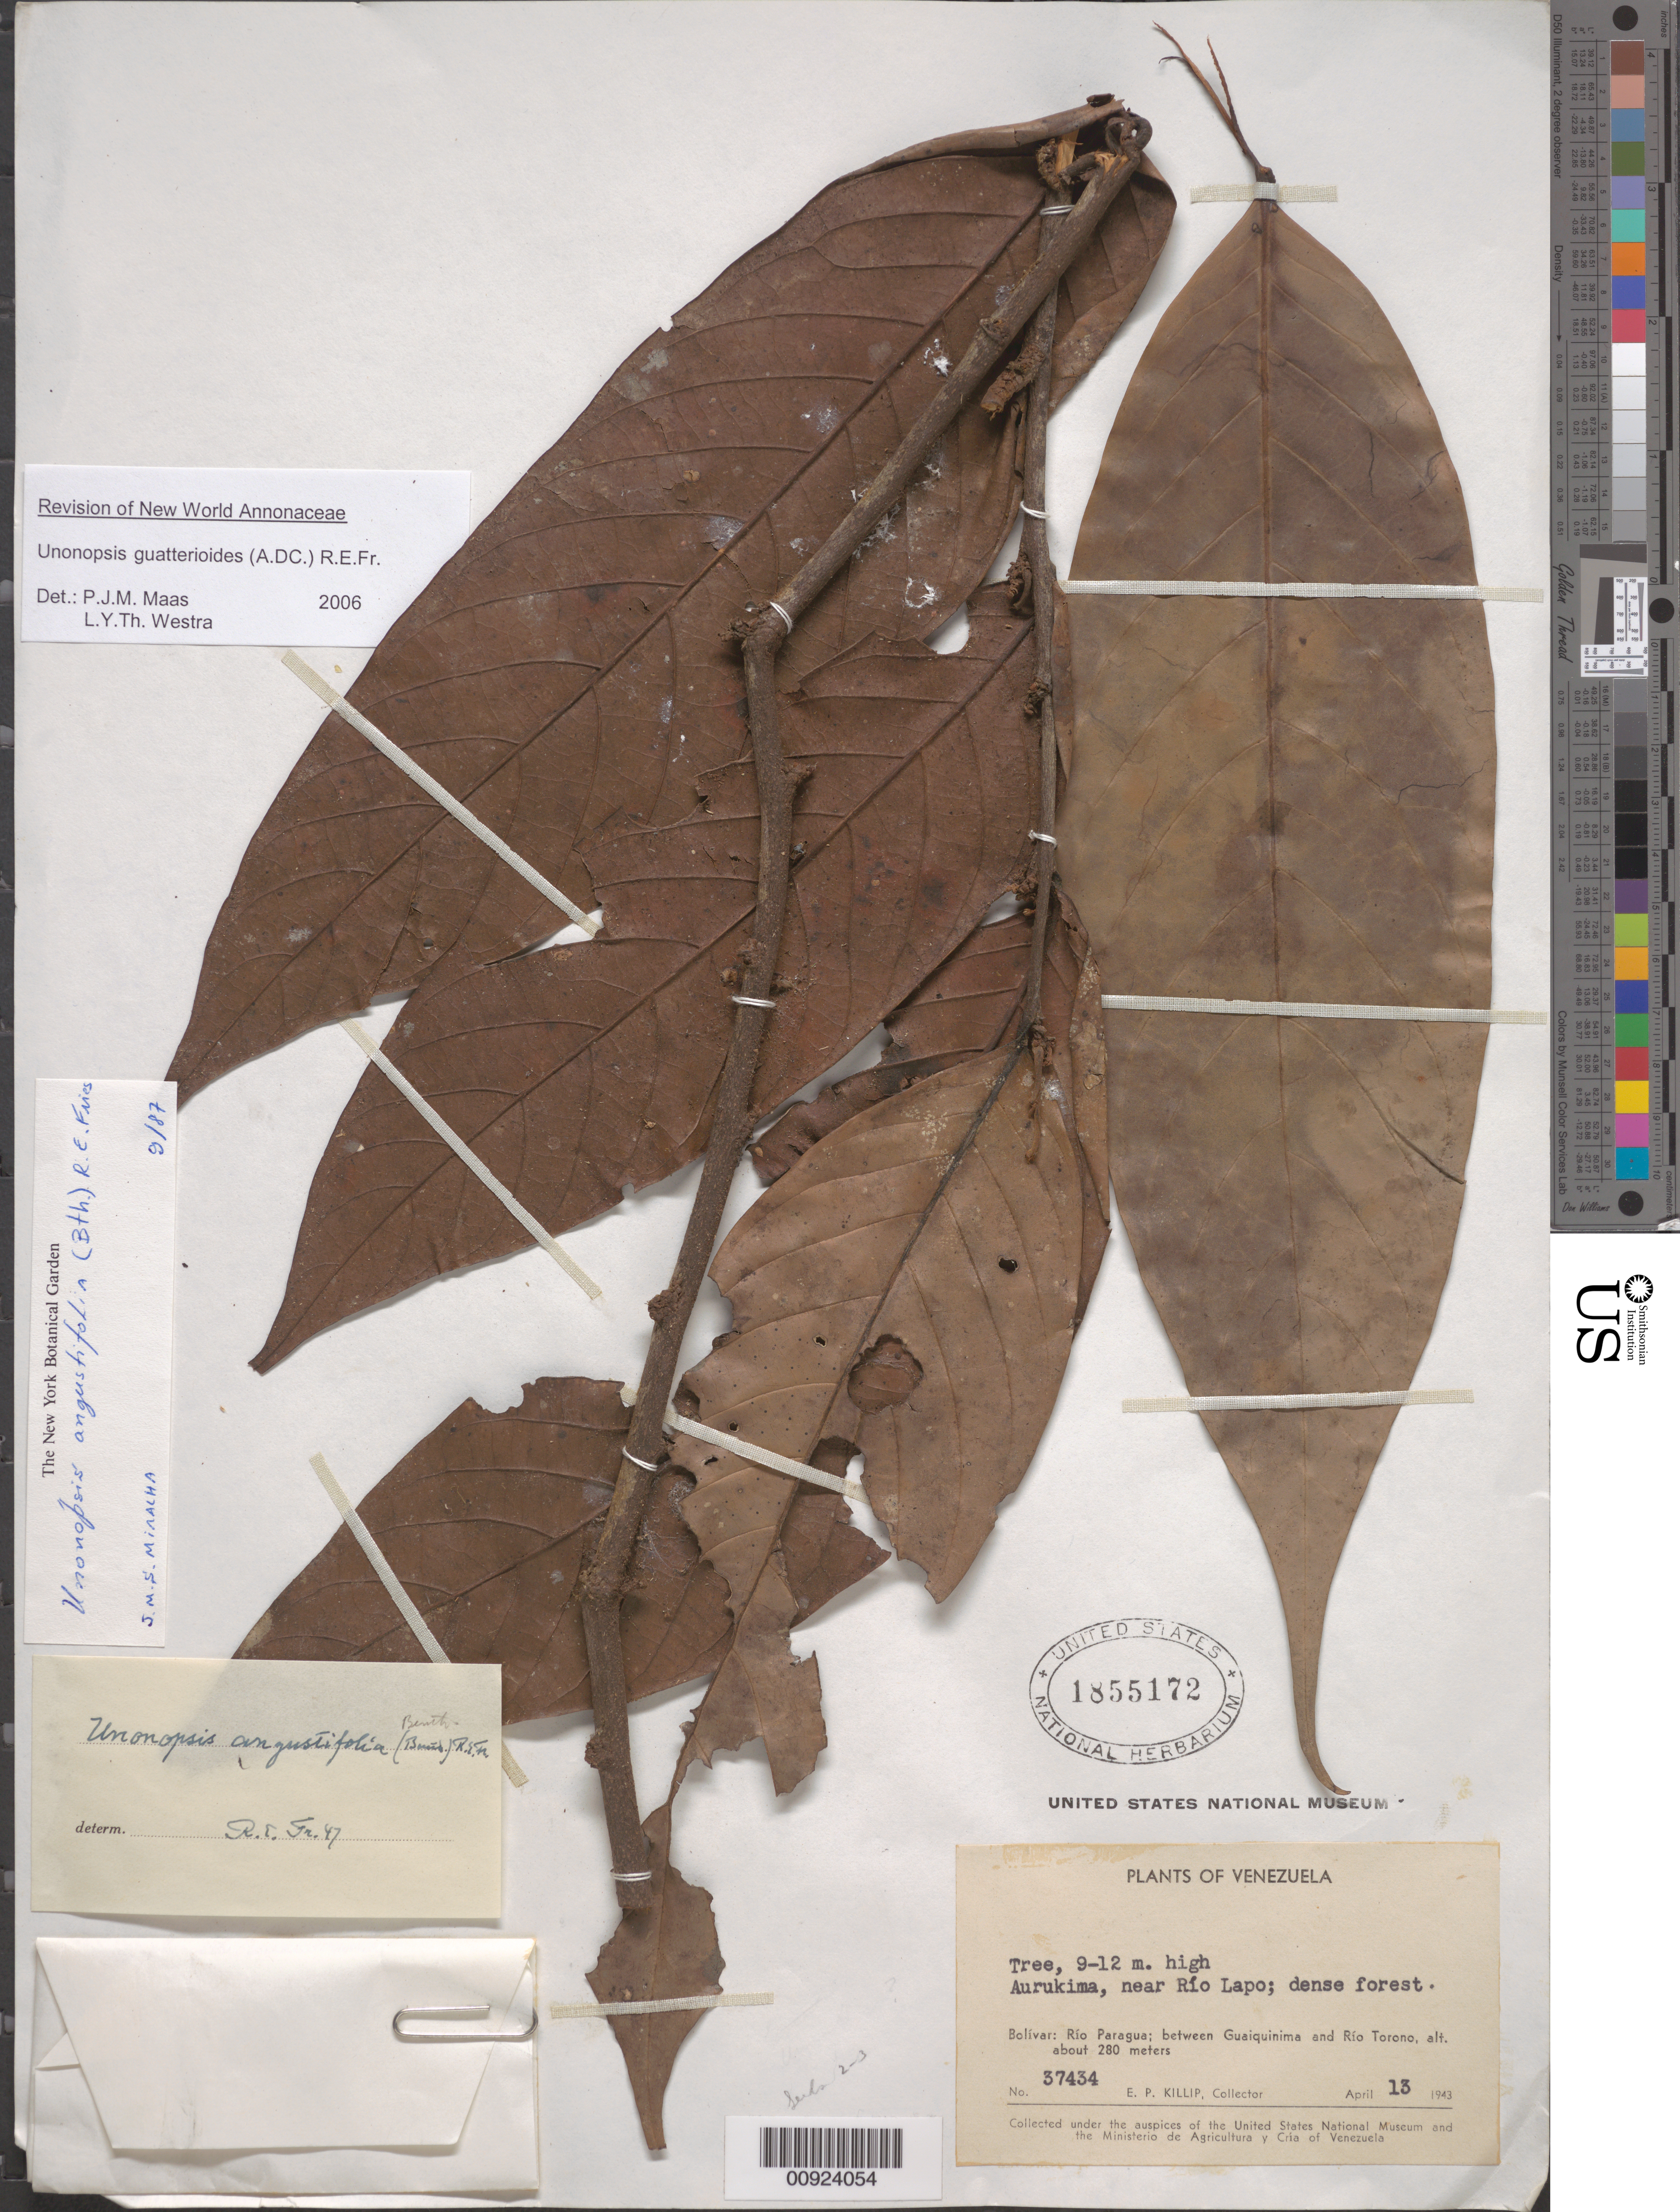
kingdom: Plantae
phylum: Tracheophyta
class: Magnoliopsida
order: Magnoliales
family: Annonaceae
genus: Unonopsis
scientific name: Unonopsis guatterioides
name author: (A. DC.) R.E. Fr.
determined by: Maas, P. J.; Westra, L. Y.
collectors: E. P. Killip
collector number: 37434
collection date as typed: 13-Apr-43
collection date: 1943-04-13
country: Venezuela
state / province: Bolívar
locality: Río Paragua, between Guaiquinima and Río Torono, Aurukima, near Río Lapo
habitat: Dense forest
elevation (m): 280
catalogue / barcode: US 1855172